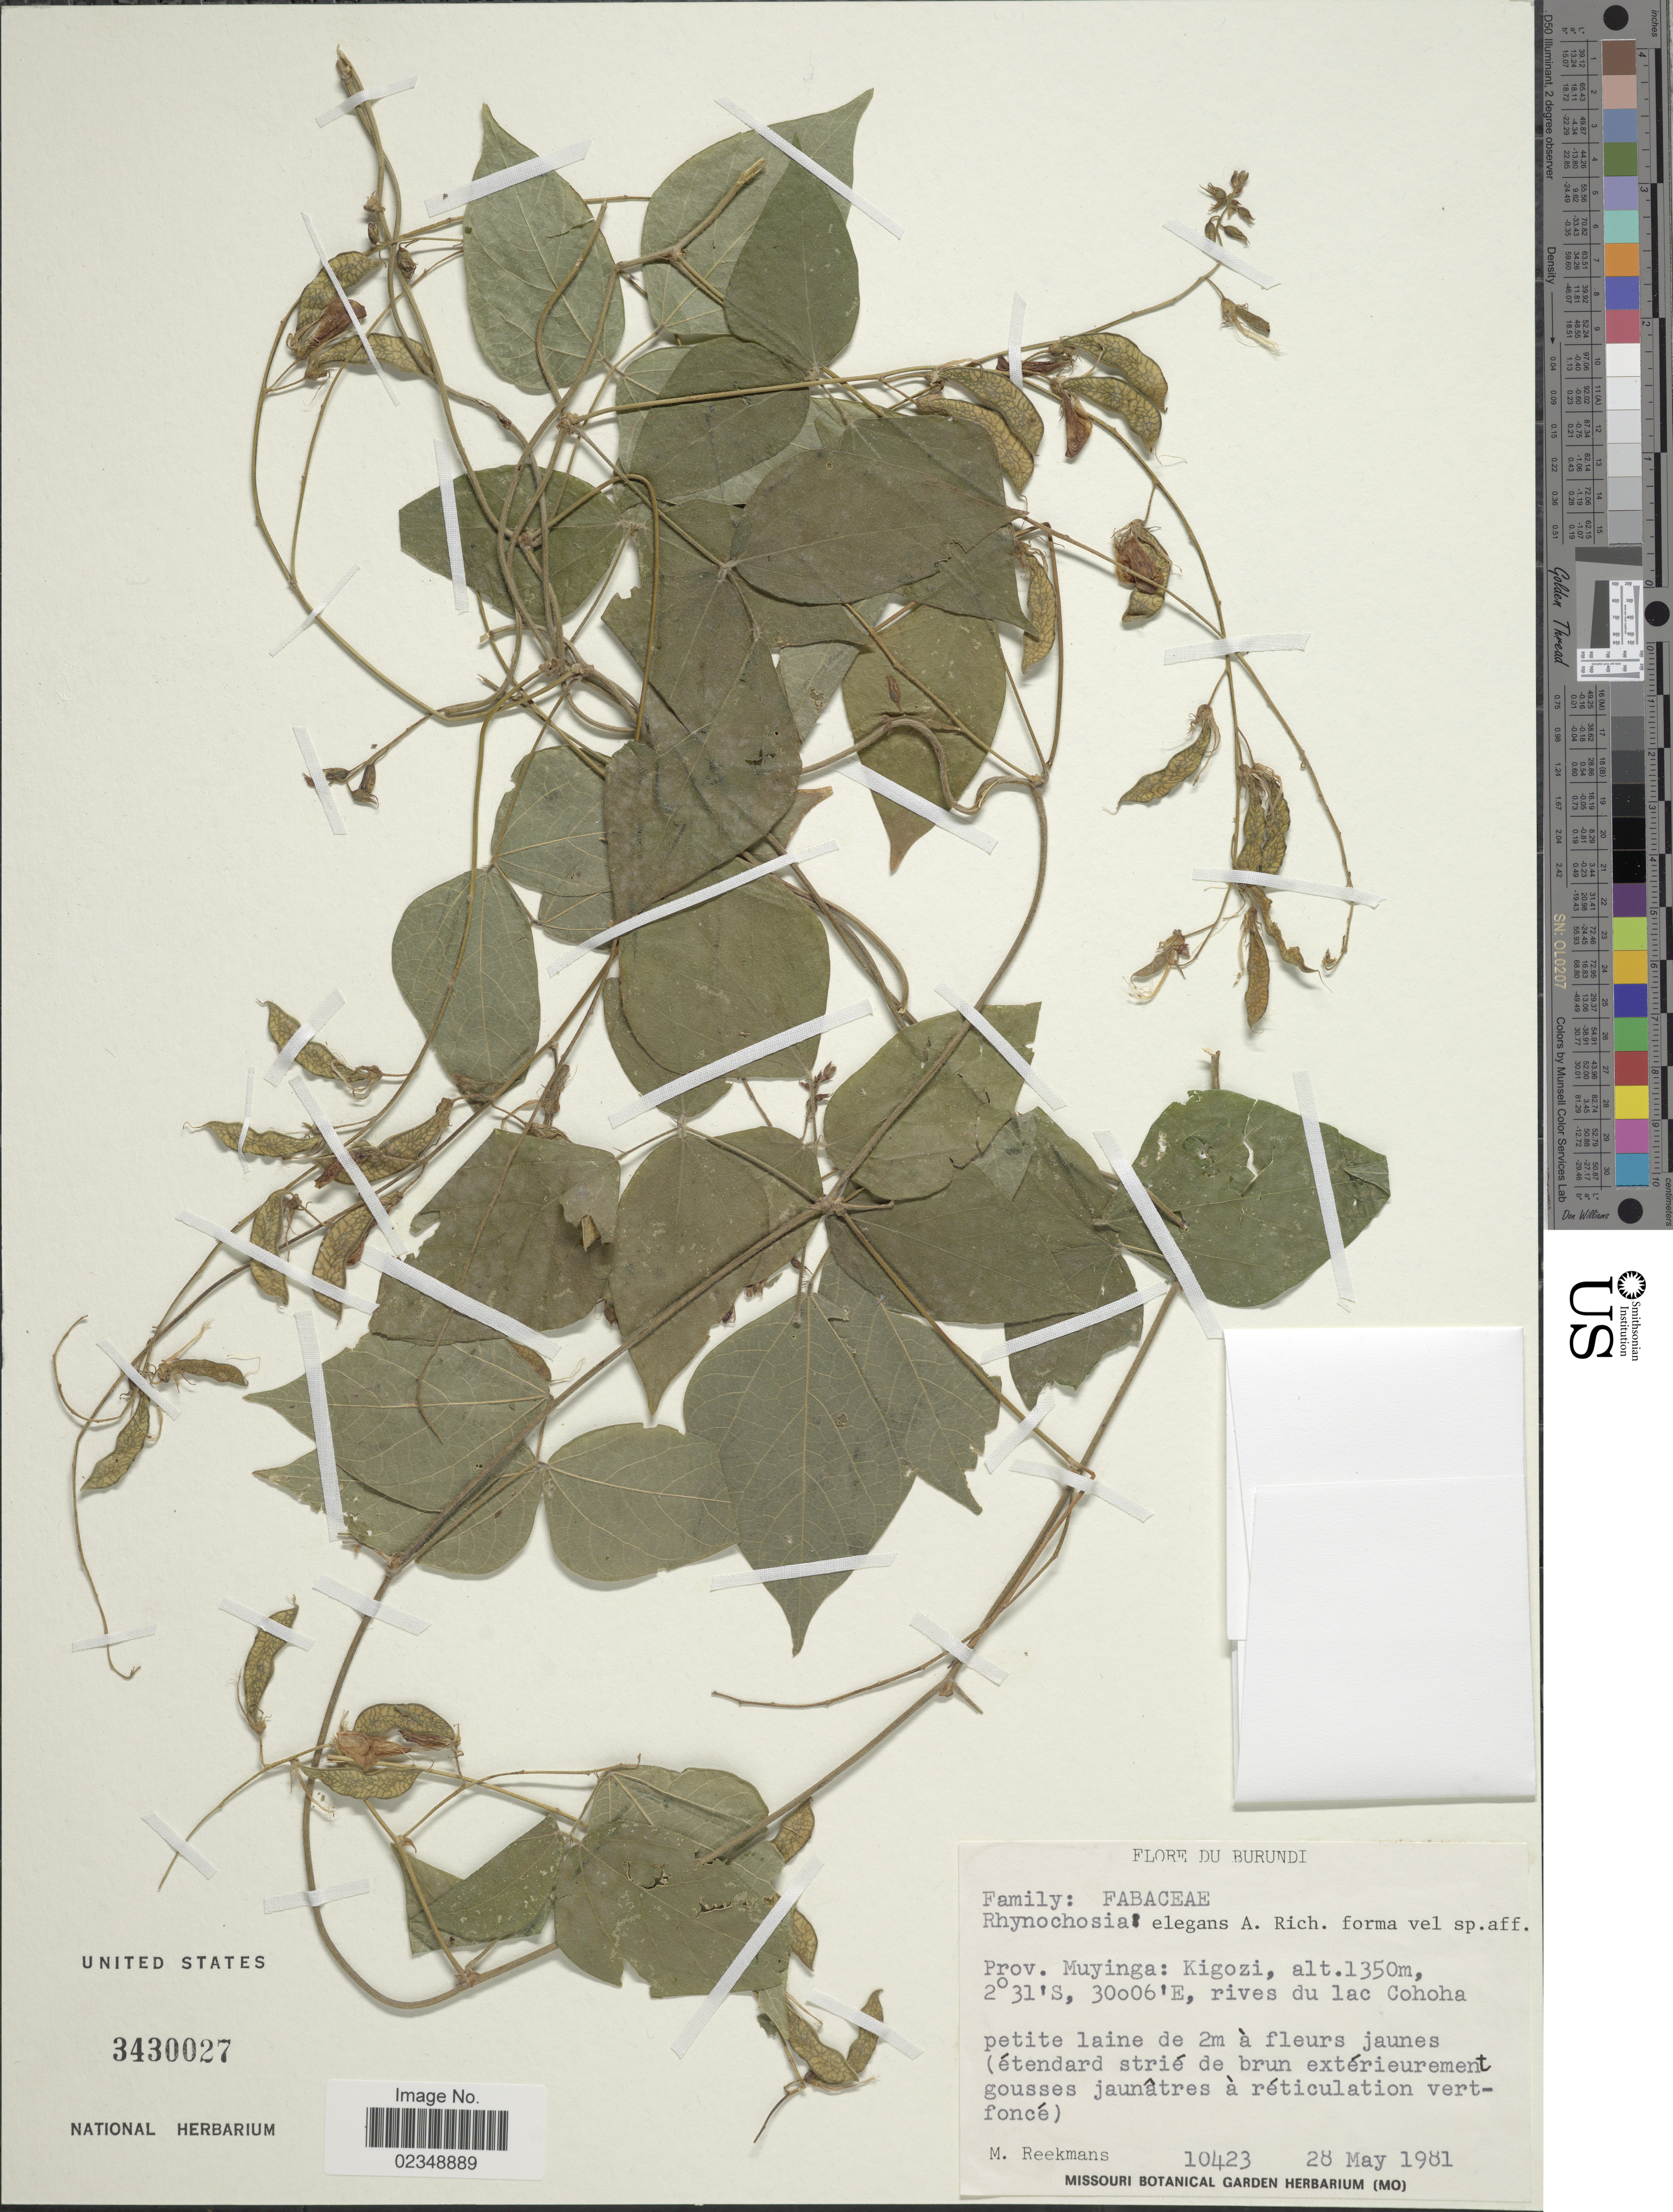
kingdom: Plantae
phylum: Tracheophyta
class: Magnoliopsida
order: Fabales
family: Fabaceae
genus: Rhynchosia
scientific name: Rhynchosia elegans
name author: A. Rich.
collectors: M. Reekmans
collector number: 10423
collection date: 1981-05-28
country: Burundi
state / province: Muyinga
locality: Prov. Muyinga: Kigozi, rives du lac Cohoha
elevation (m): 1350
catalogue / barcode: US 3430027